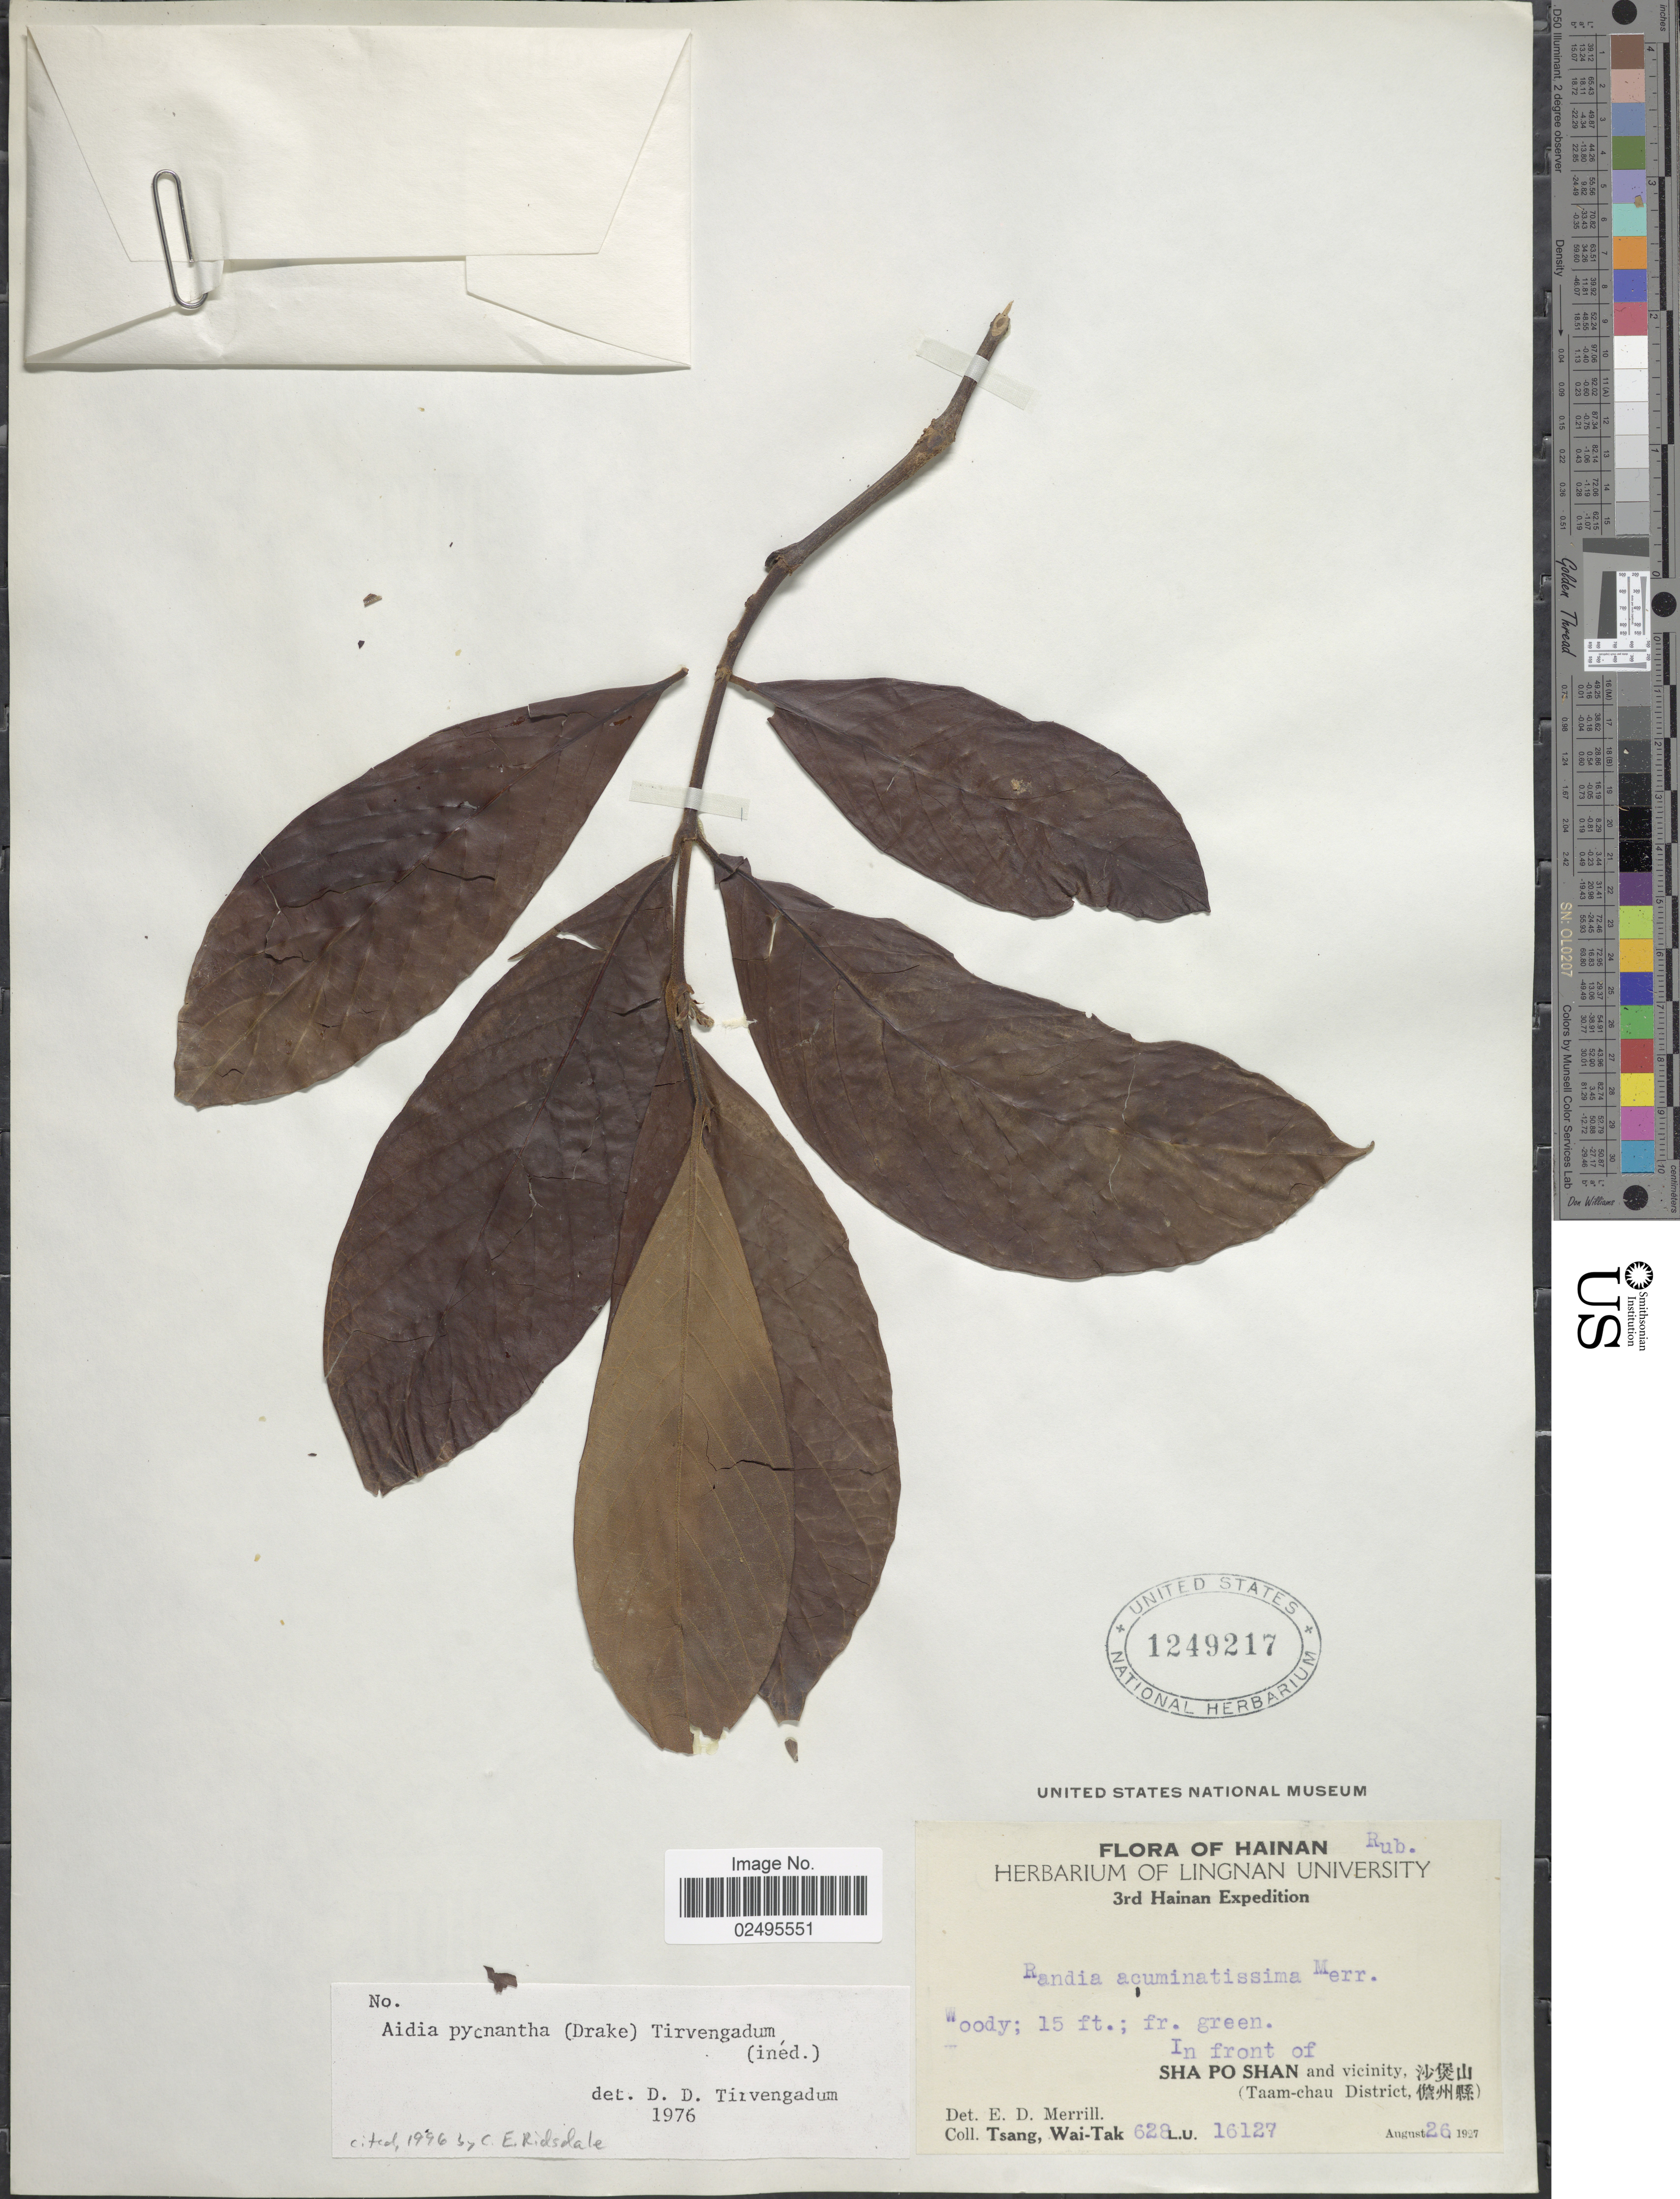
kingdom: Plantae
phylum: Tracheophyta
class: Magnoliopsida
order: Gentianales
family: Rubiaceae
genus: Aidia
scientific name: Aidia pycnantha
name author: (Drake) Tirveng.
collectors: W. T. Tsang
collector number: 628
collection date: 1927-08-26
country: China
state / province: Hainan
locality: In front of Sha Po Shan and vicinity (Taam-chau District)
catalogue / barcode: US 1249217